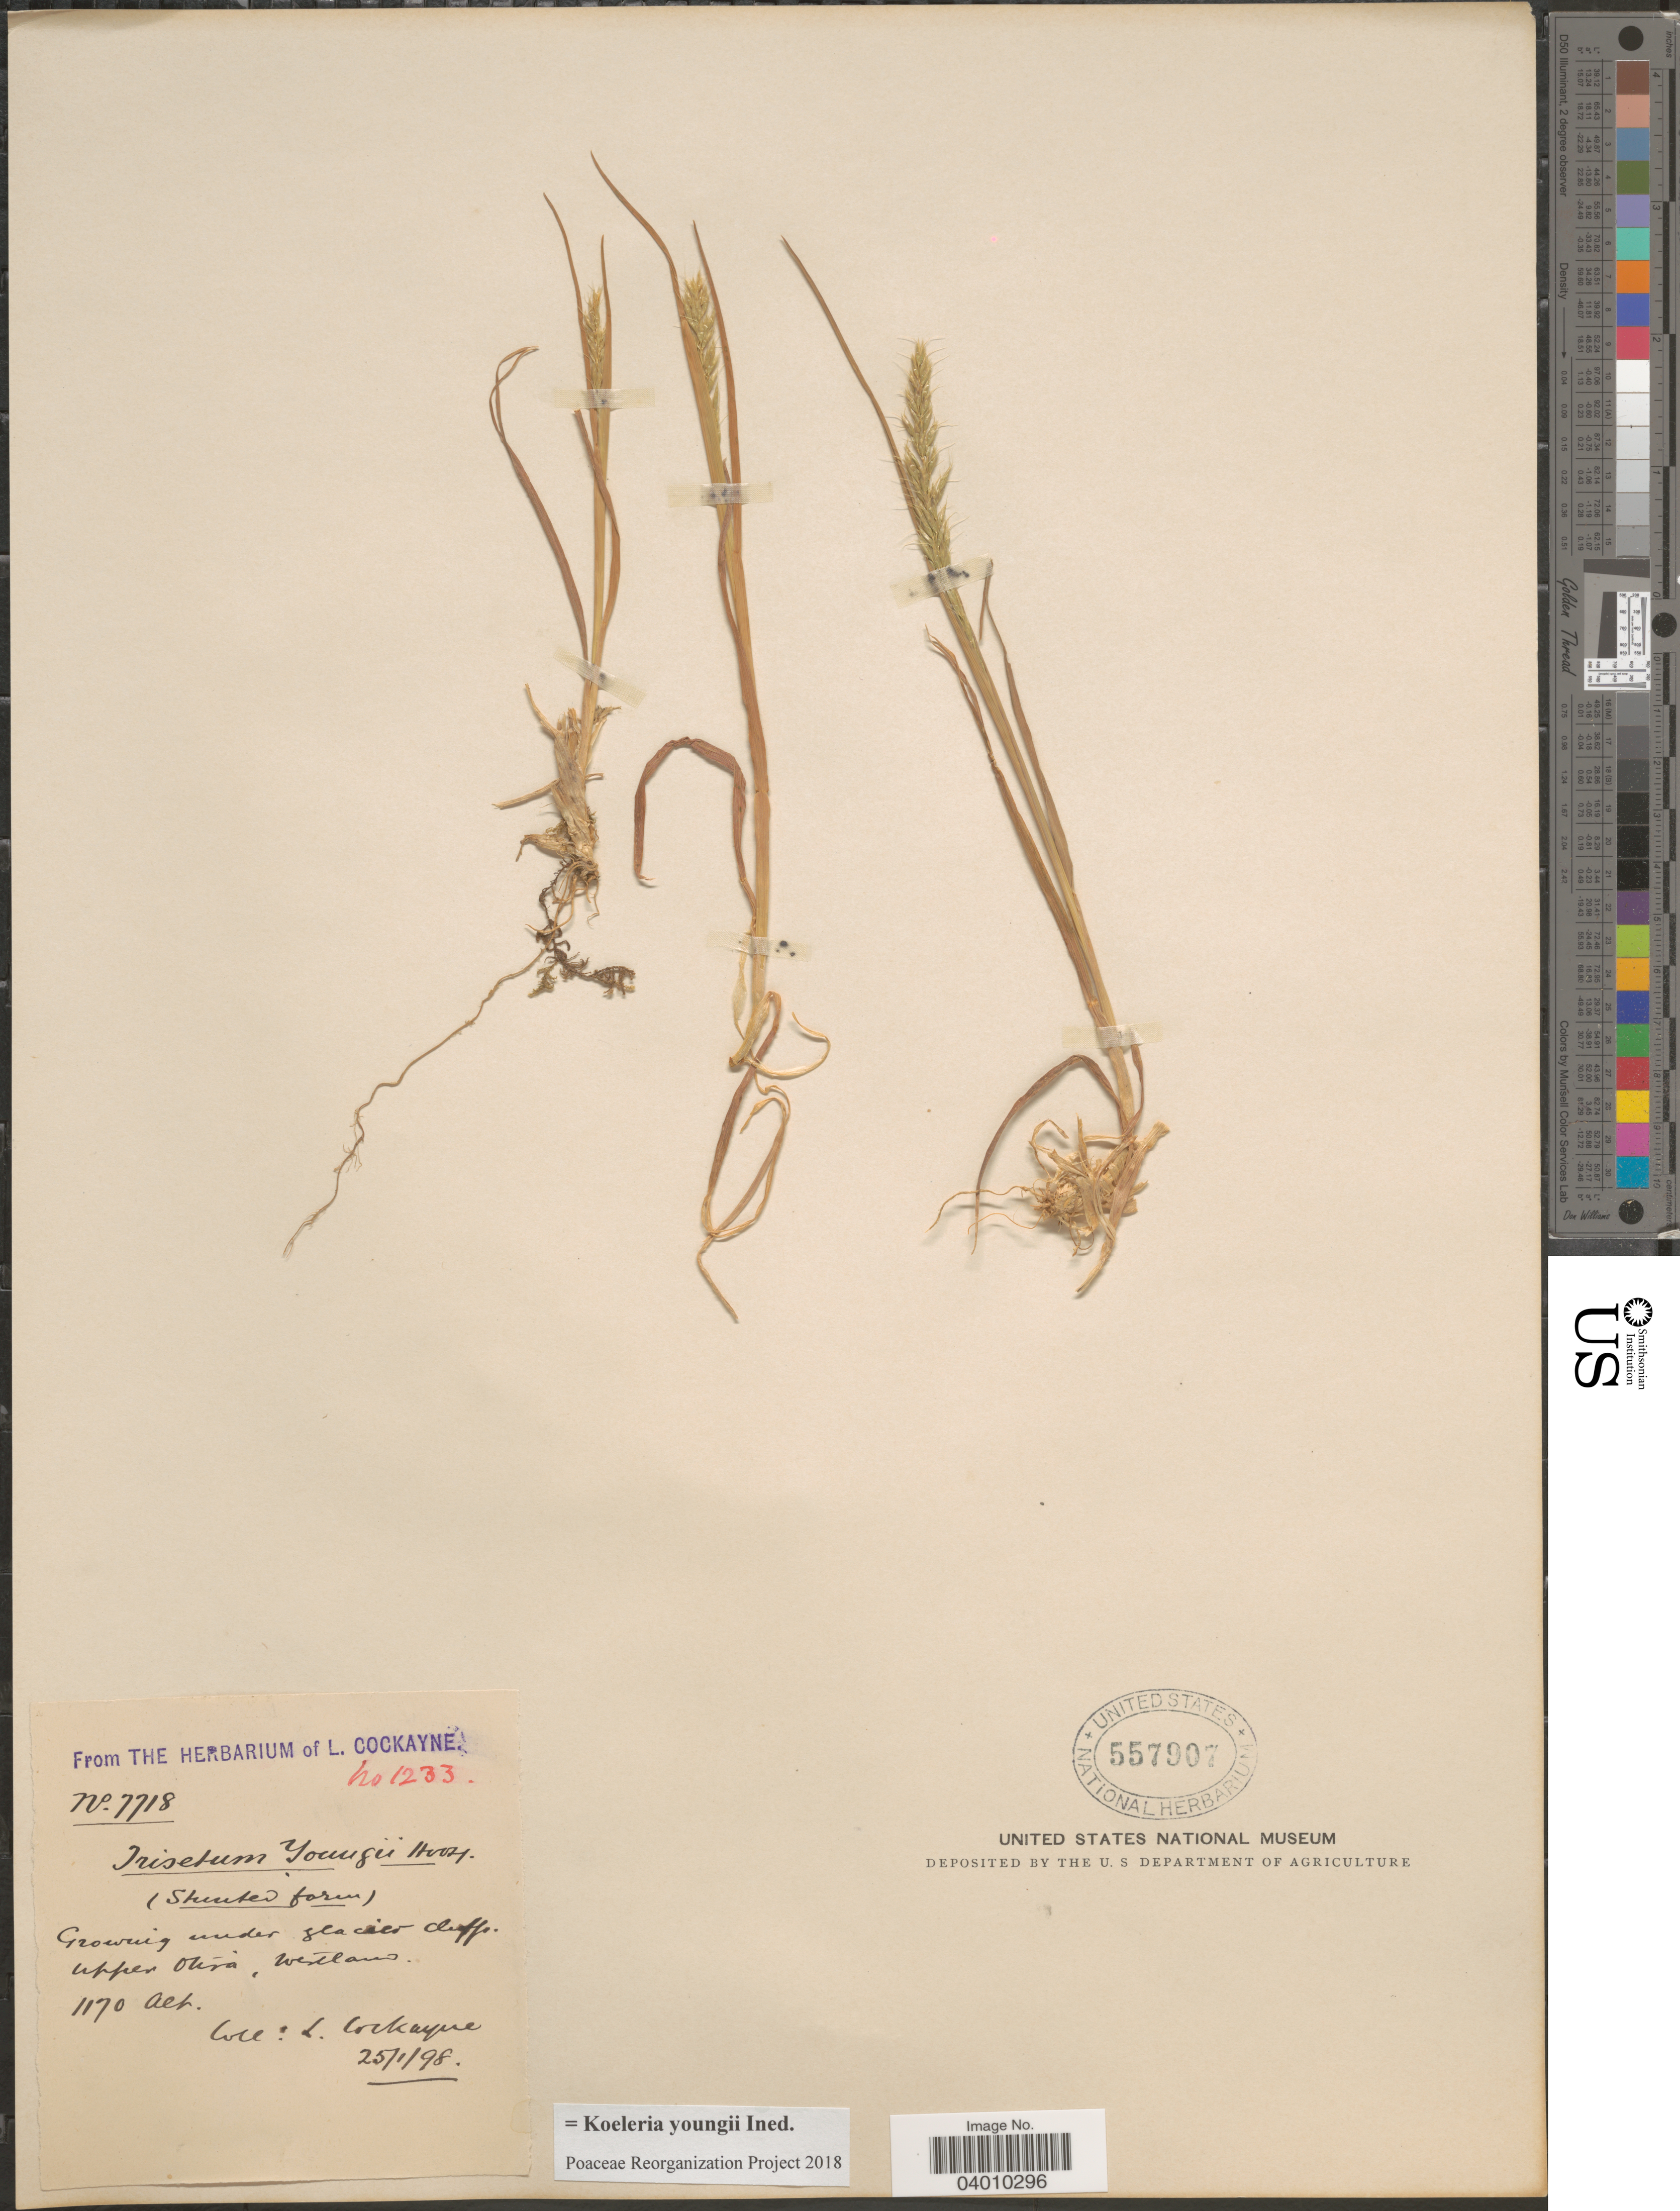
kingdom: Plantae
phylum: Tracheophyta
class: Liliopsida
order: Poales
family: Poaceae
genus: Koeleria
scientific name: Koeleria youngii ined.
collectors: L. Cockayne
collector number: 7718/1233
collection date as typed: Transcribed d/m/y: 25/1/98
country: New Zealand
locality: Upper Otira, Westland.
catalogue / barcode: US 557907